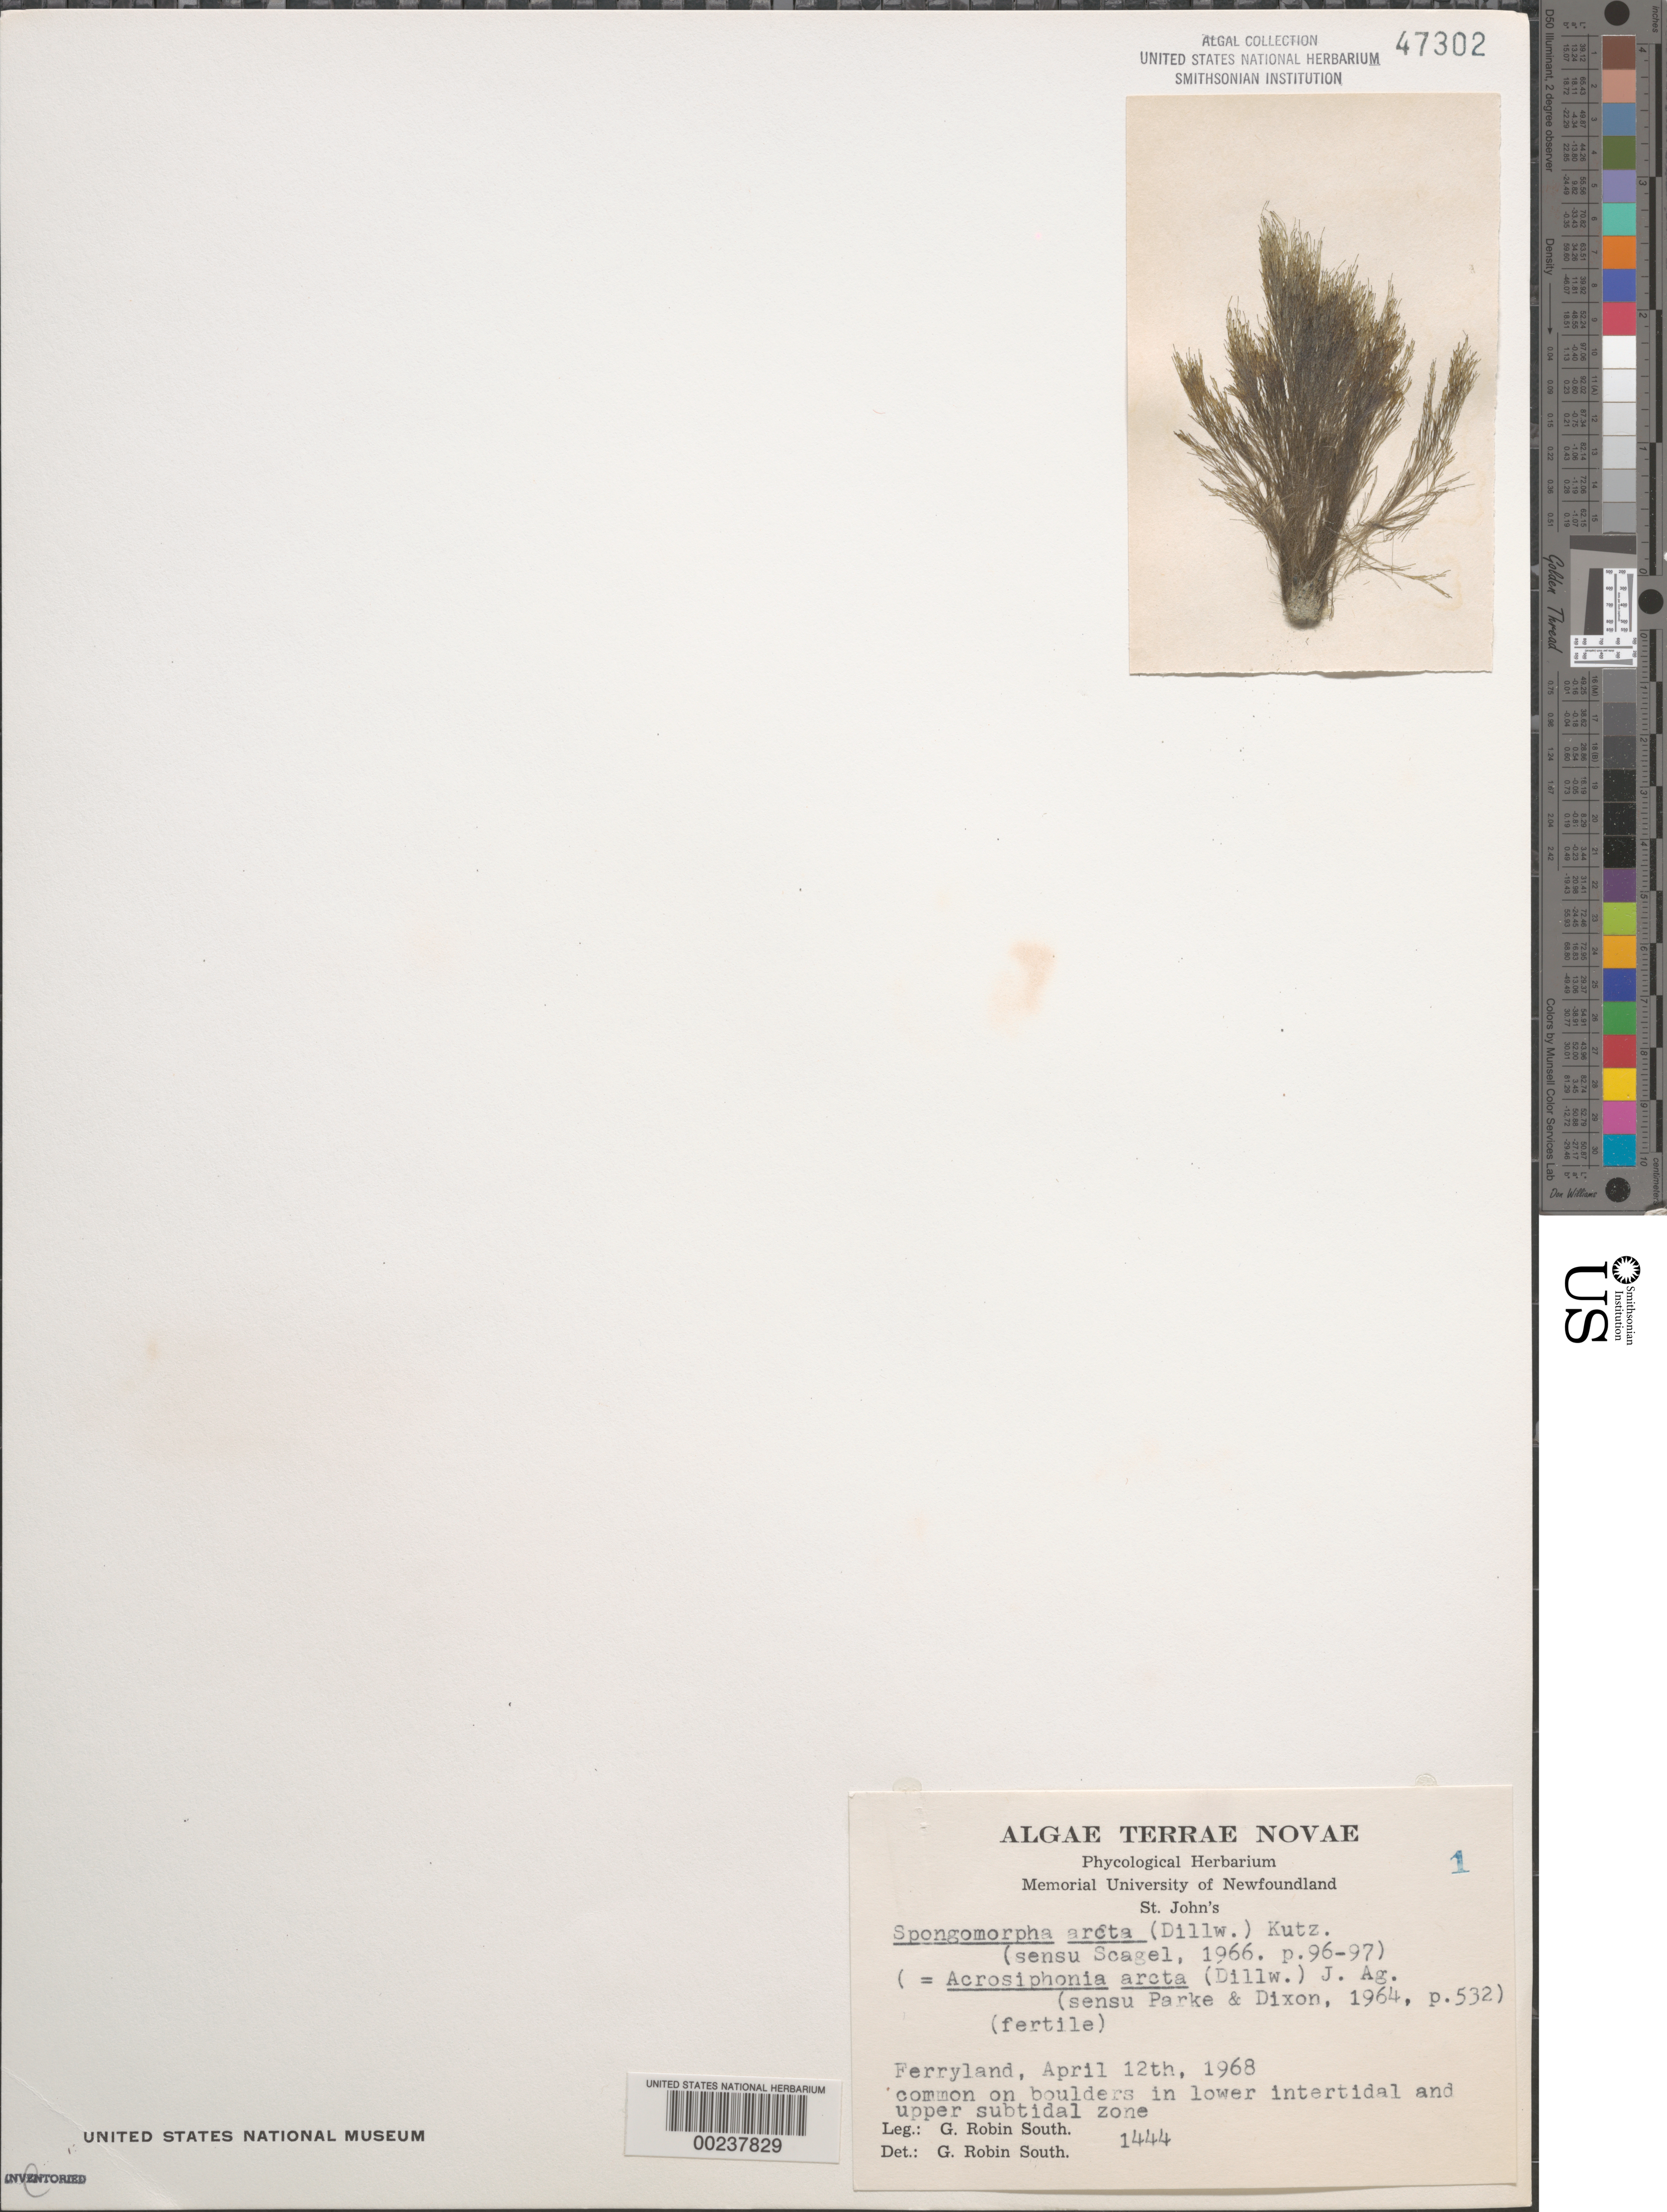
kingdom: Plantae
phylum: Chlorophyta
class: Ulvophyceae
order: Ulotrichales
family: Ulotrichaceae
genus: Acrosiphonia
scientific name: Acrosiphonia arcta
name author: (Dillwyn) Gain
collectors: G. R. South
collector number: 1444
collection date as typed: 12 Apr 1968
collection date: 1968-04-12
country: Canada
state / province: Newfoundland and Labrador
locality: Ferryland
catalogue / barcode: US 47302